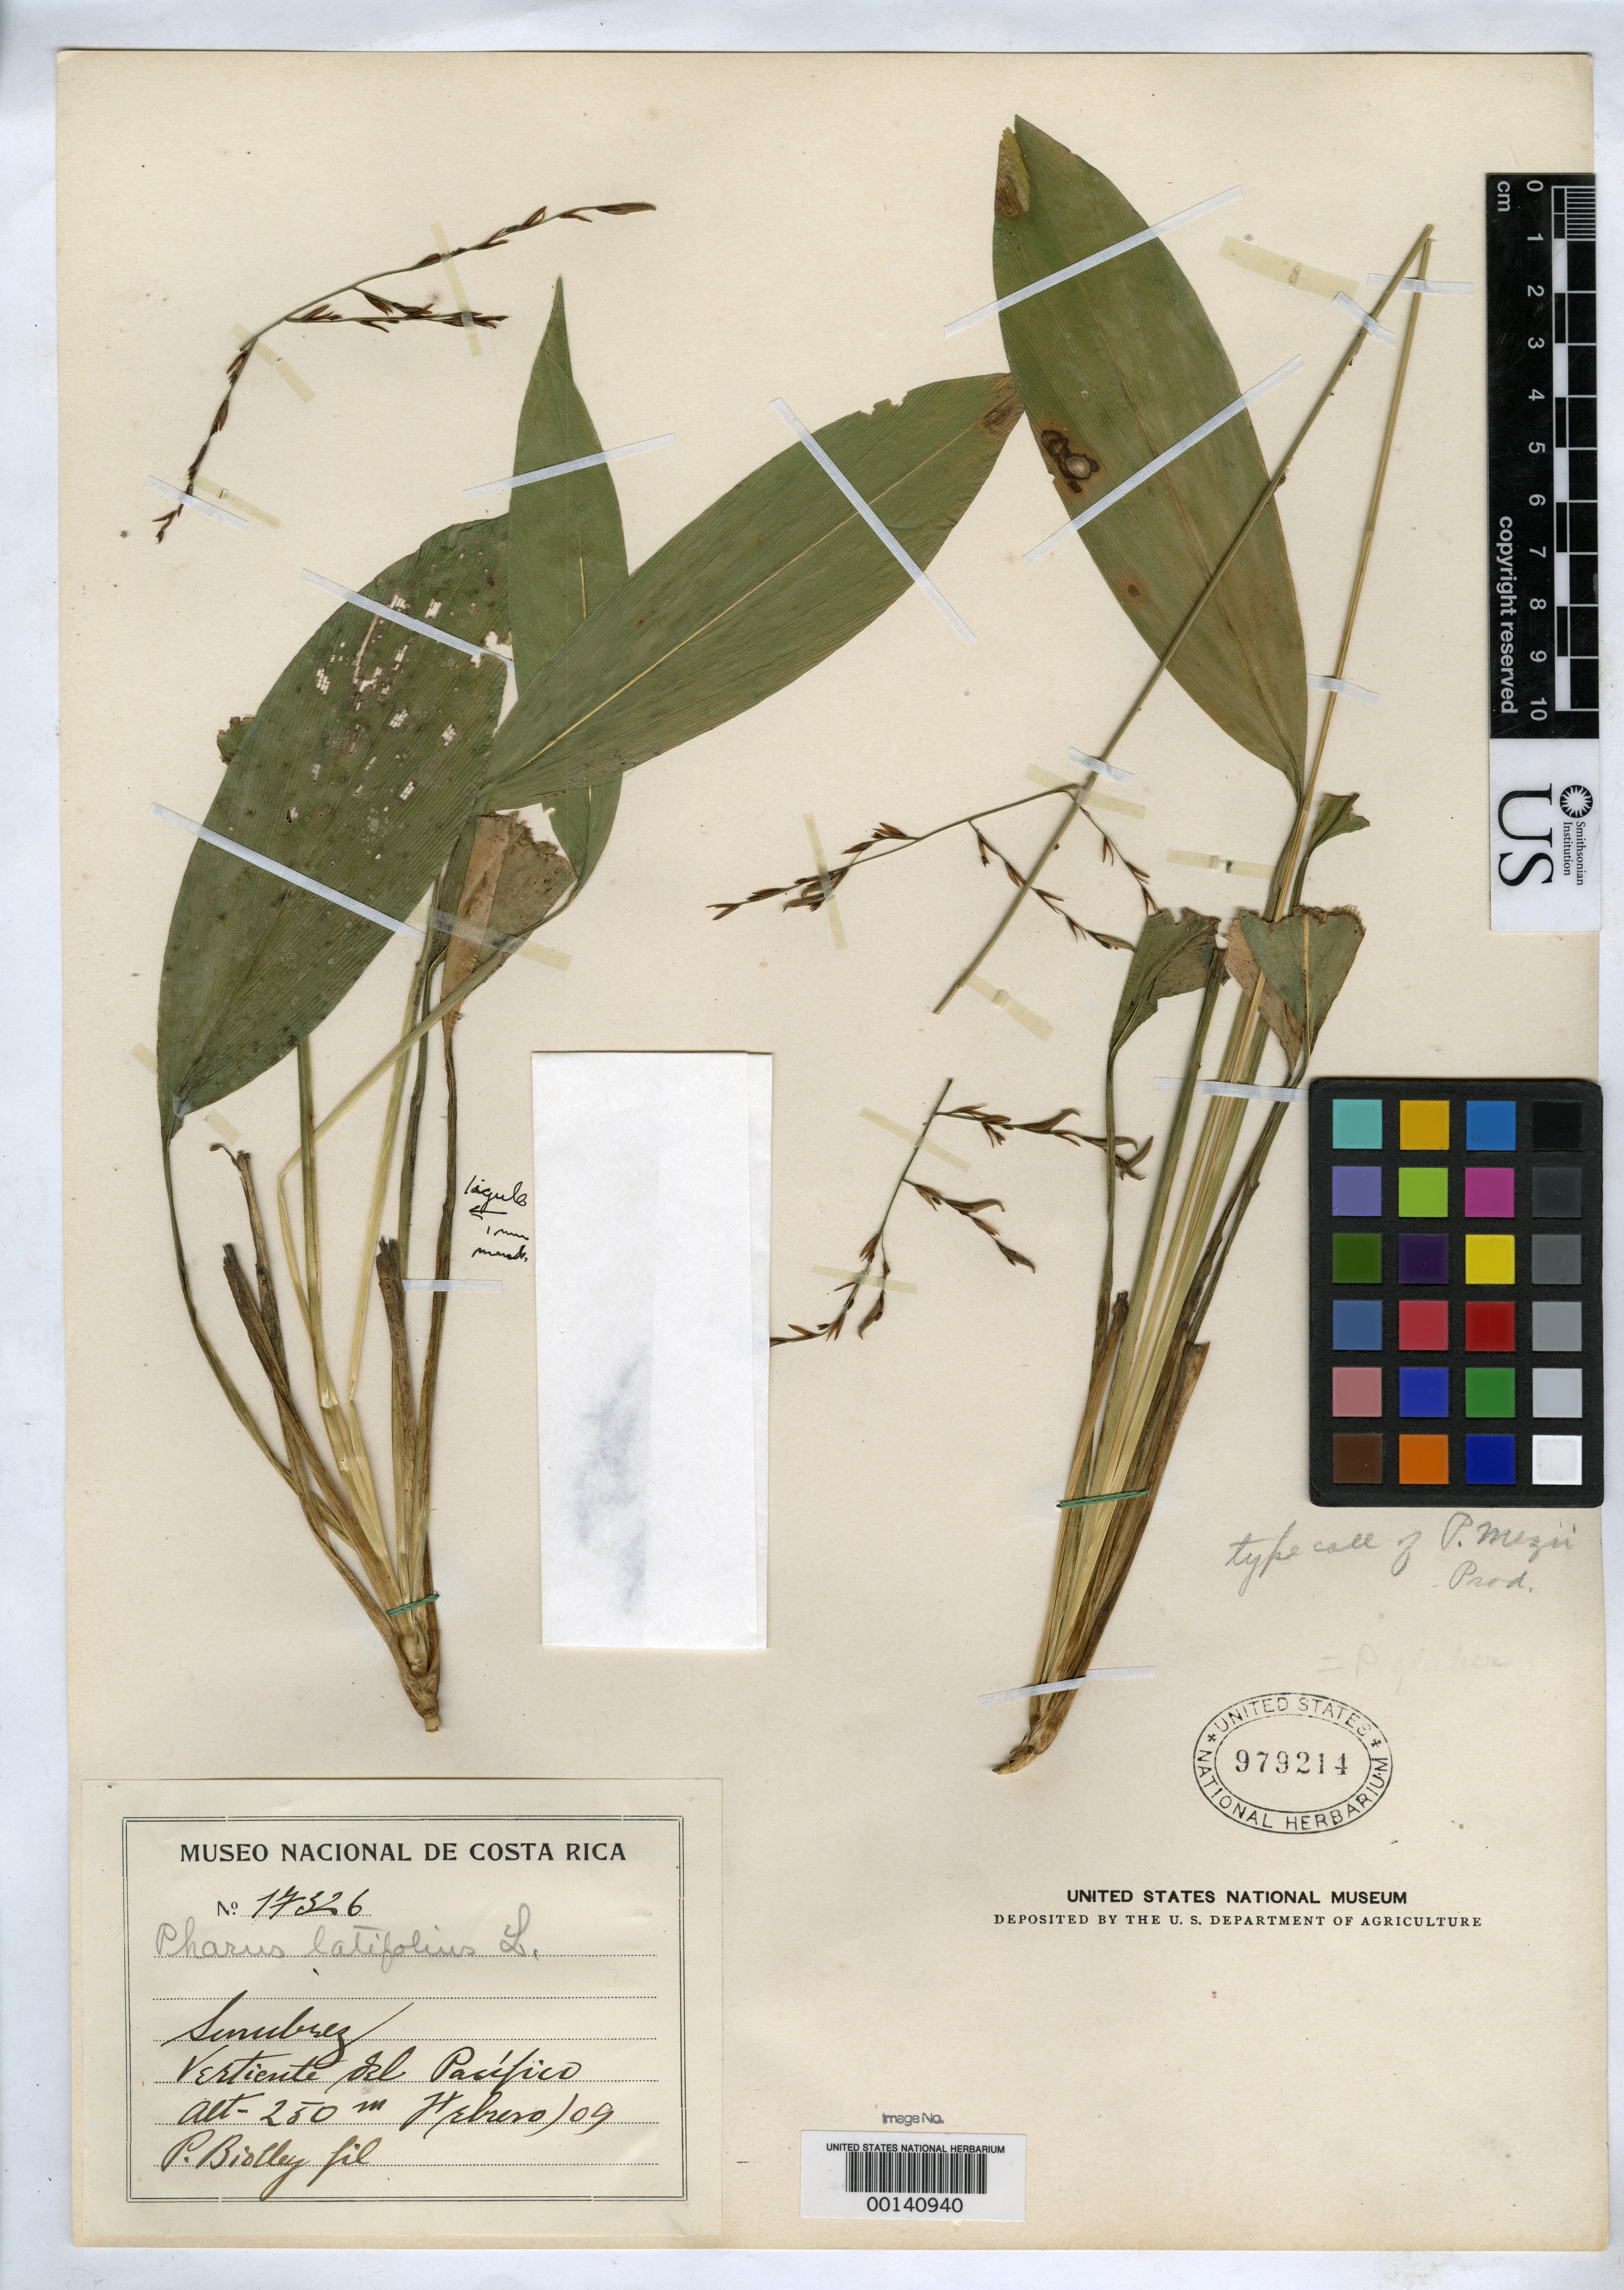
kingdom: Plantae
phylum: Tracheophyta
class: Liliopsida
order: Poales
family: Poaceae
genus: Pharus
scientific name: Pharus mezii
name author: Prod.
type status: Isotype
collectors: P. Biolley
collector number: Herb. No. 17326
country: Costa Rica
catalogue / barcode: US 979214